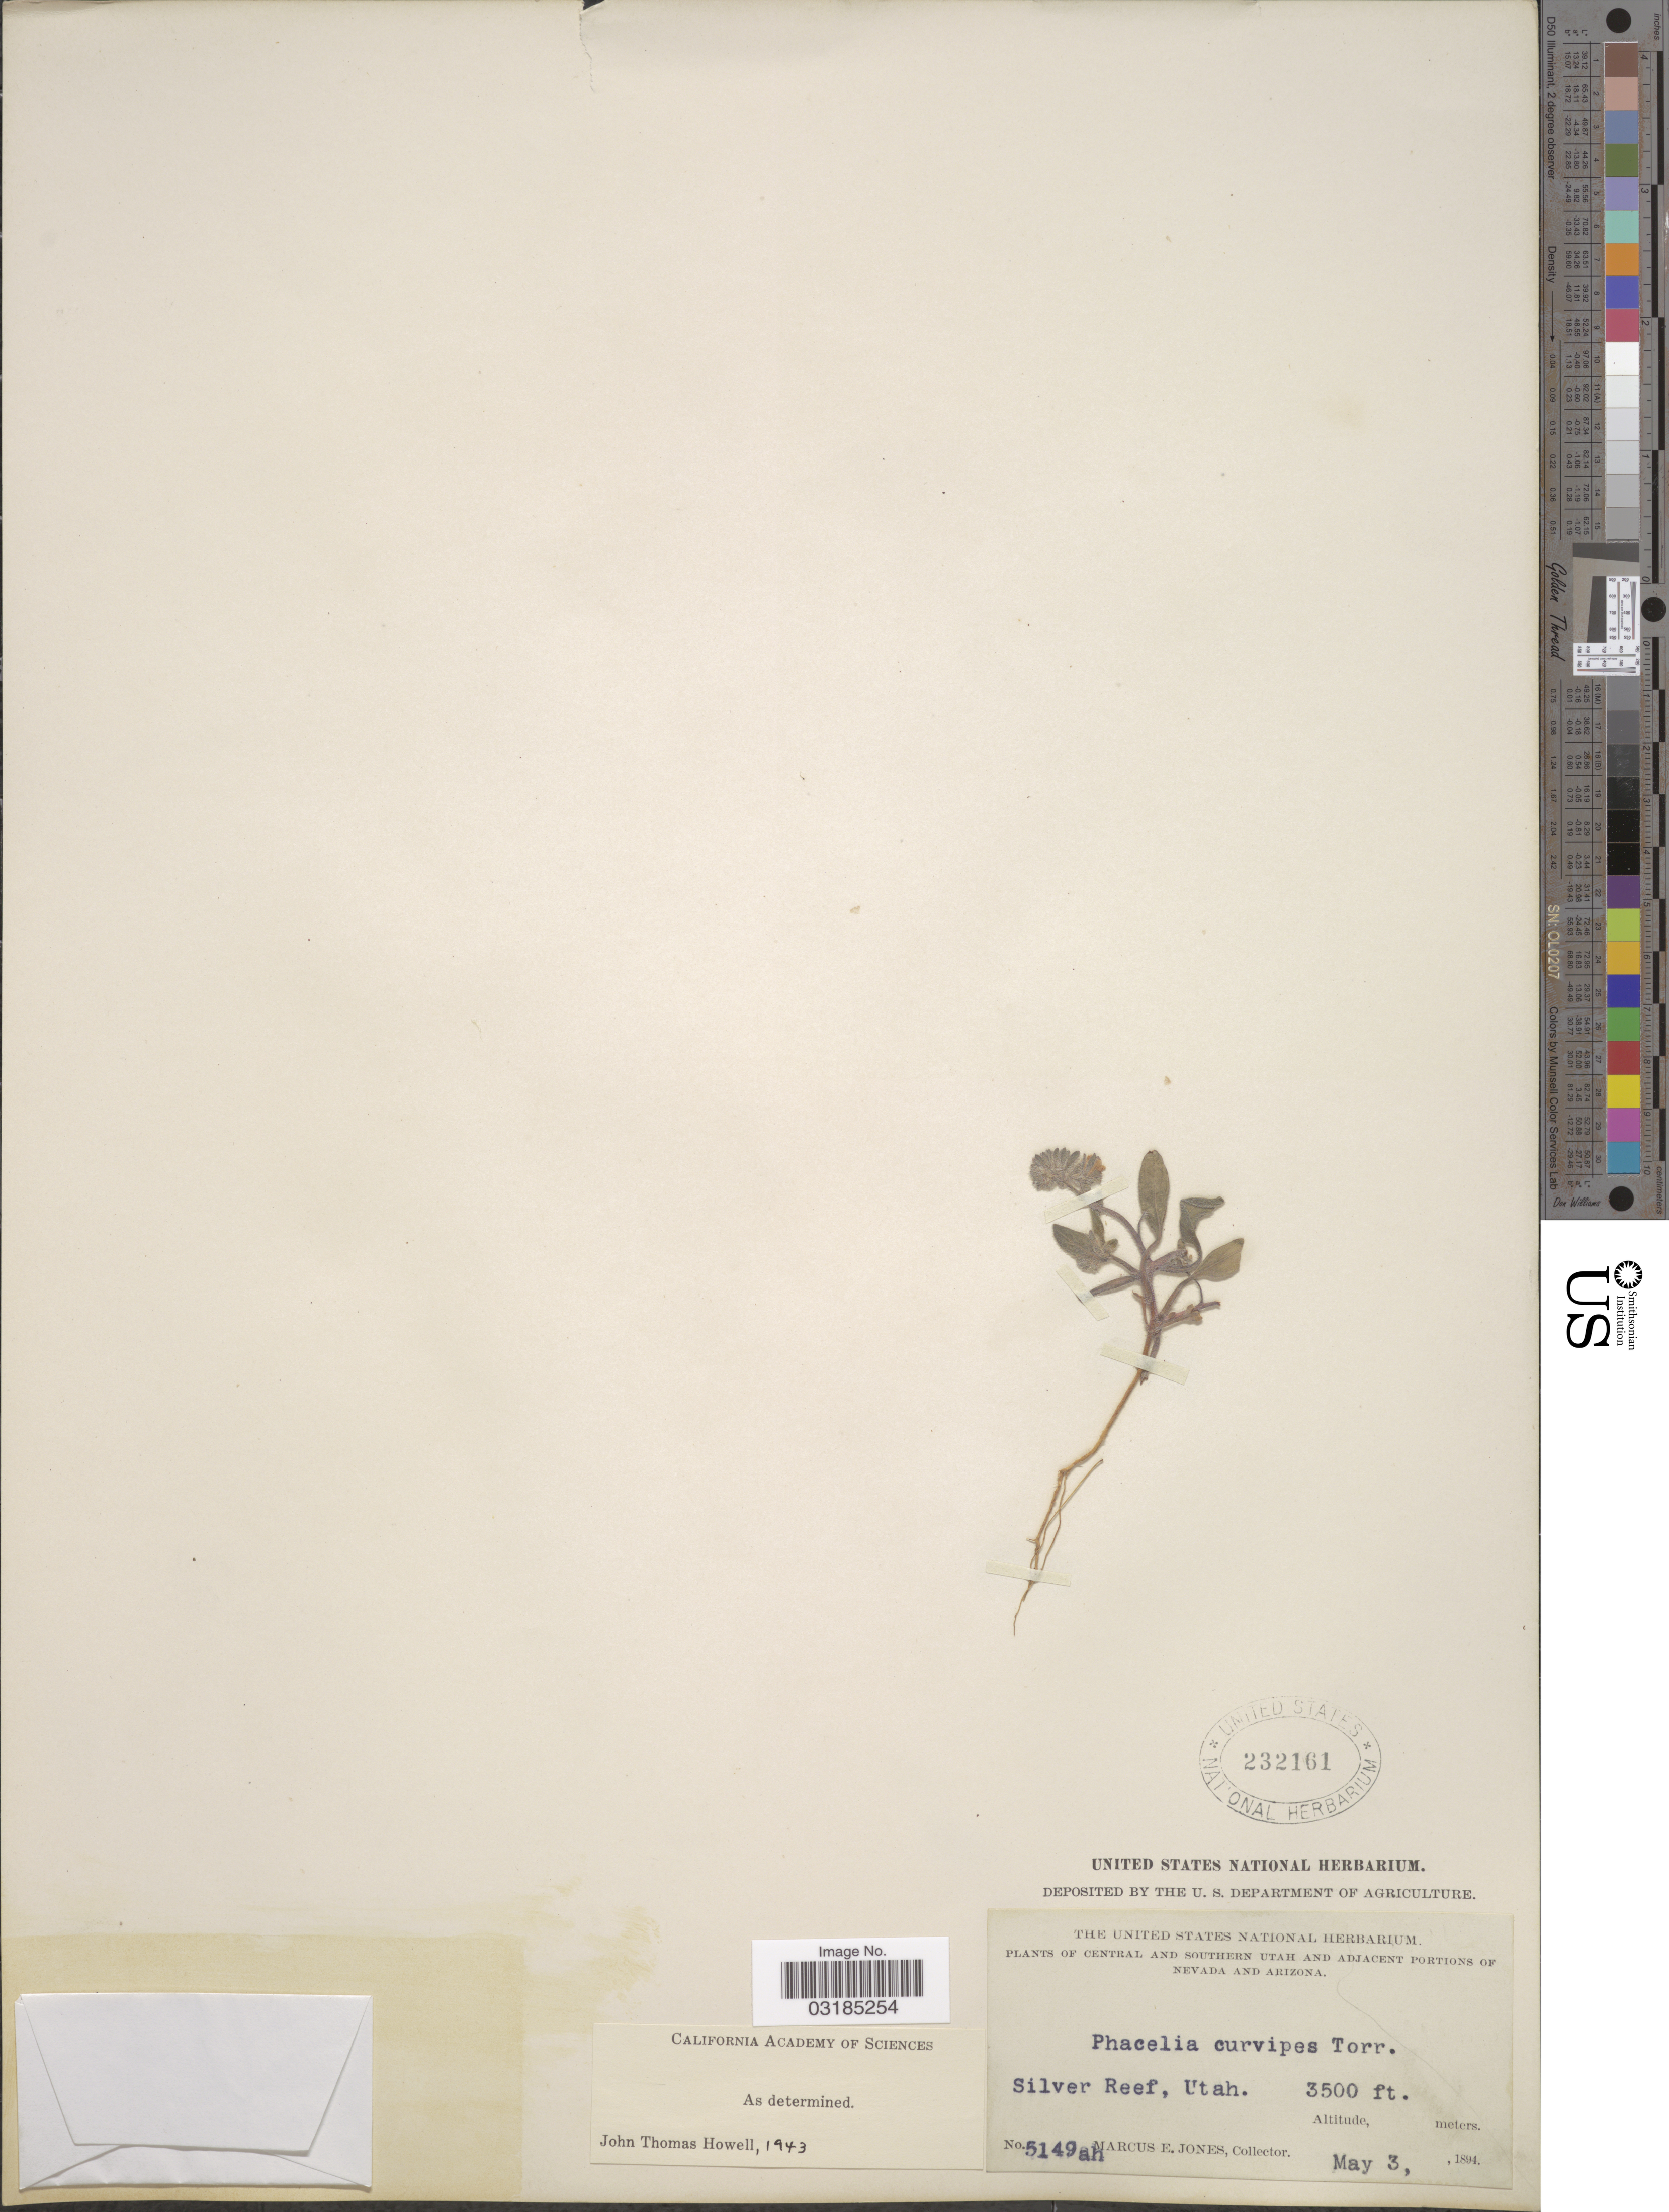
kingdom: Plantae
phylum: Tracheophyta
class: Magnoliopsida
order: Boraginales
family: Hydrophyllaceae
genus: Phacelia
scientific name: Phacelia curvipes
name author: Torr. in C. King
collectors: M. E. Jones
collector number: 5149ah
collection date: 1894-05-03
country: United States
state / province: Utah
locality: Central and southern Utah. Silver Reef.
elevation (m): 1067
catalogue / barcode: US 232161